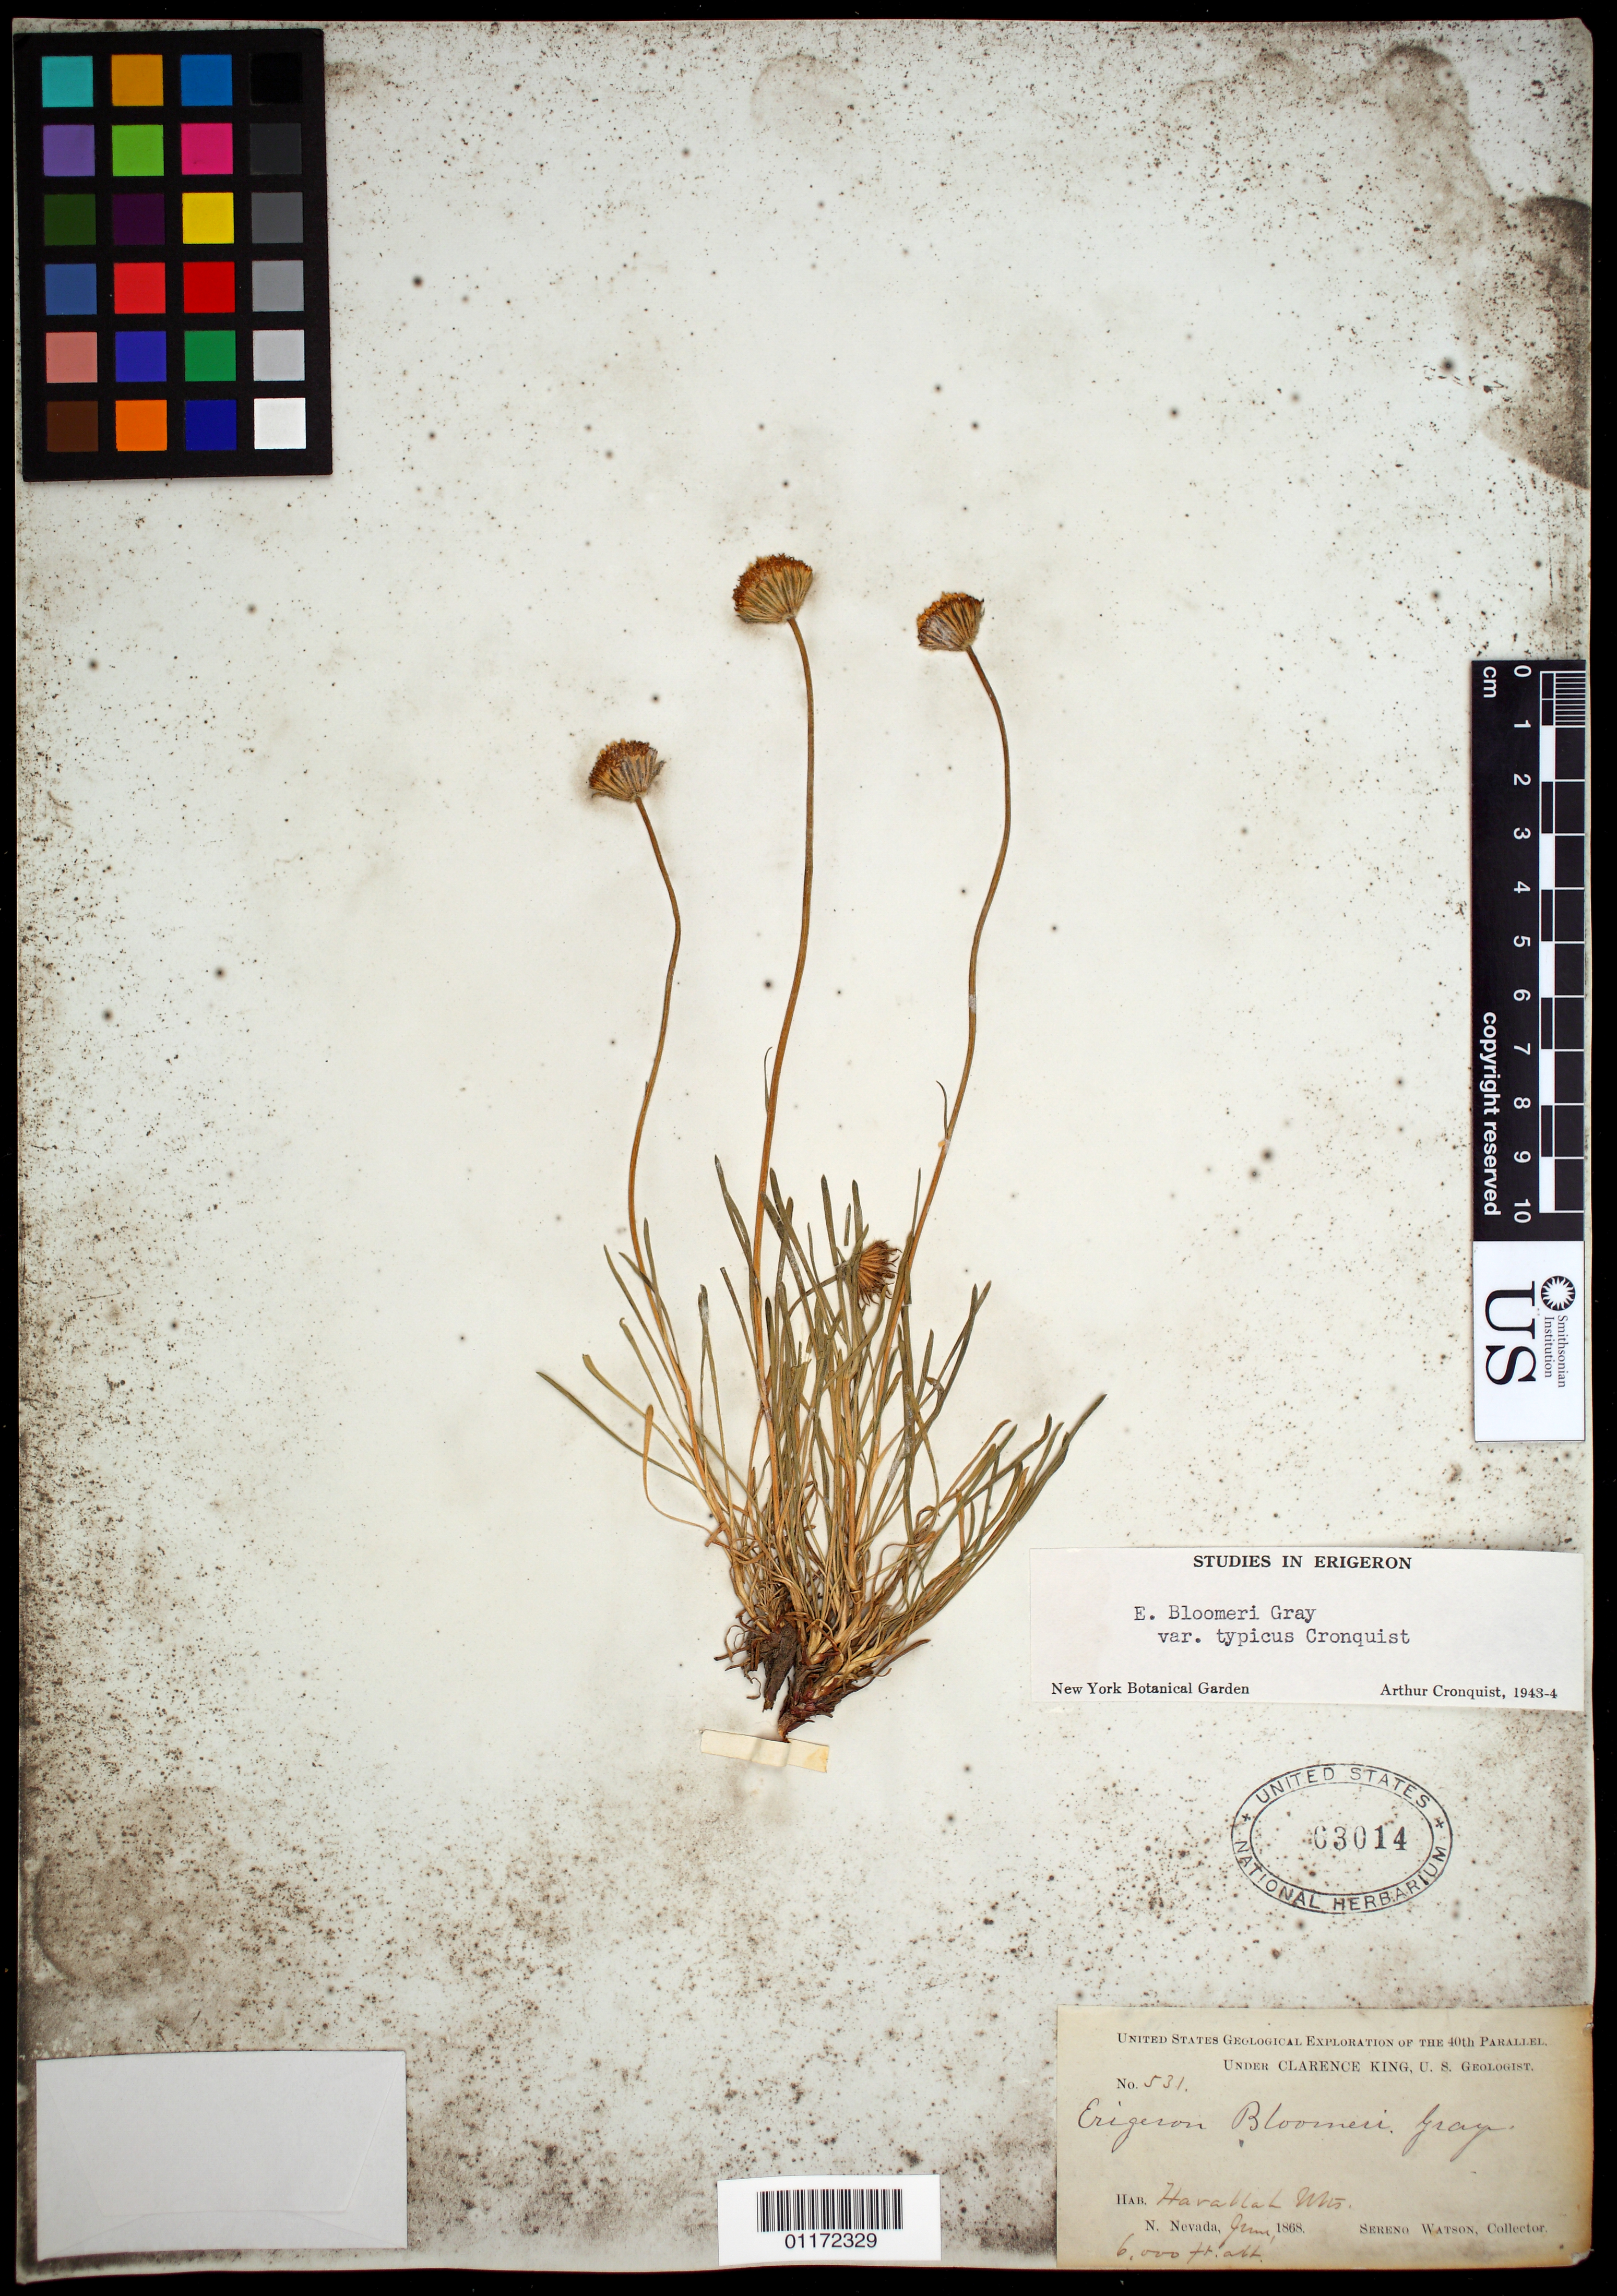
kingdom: Plantae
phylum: Tracheophyta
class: Magnoliopsida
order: Asterales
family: Asteraceae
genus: Erigeron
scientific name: Erigeron bloomeri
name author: A. Gray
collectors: S. Watson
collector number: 531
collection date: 1868-06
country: United States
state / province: Nevada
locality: Havallah Mts., N. Nevada.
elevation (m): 1829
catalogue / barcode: US 63014